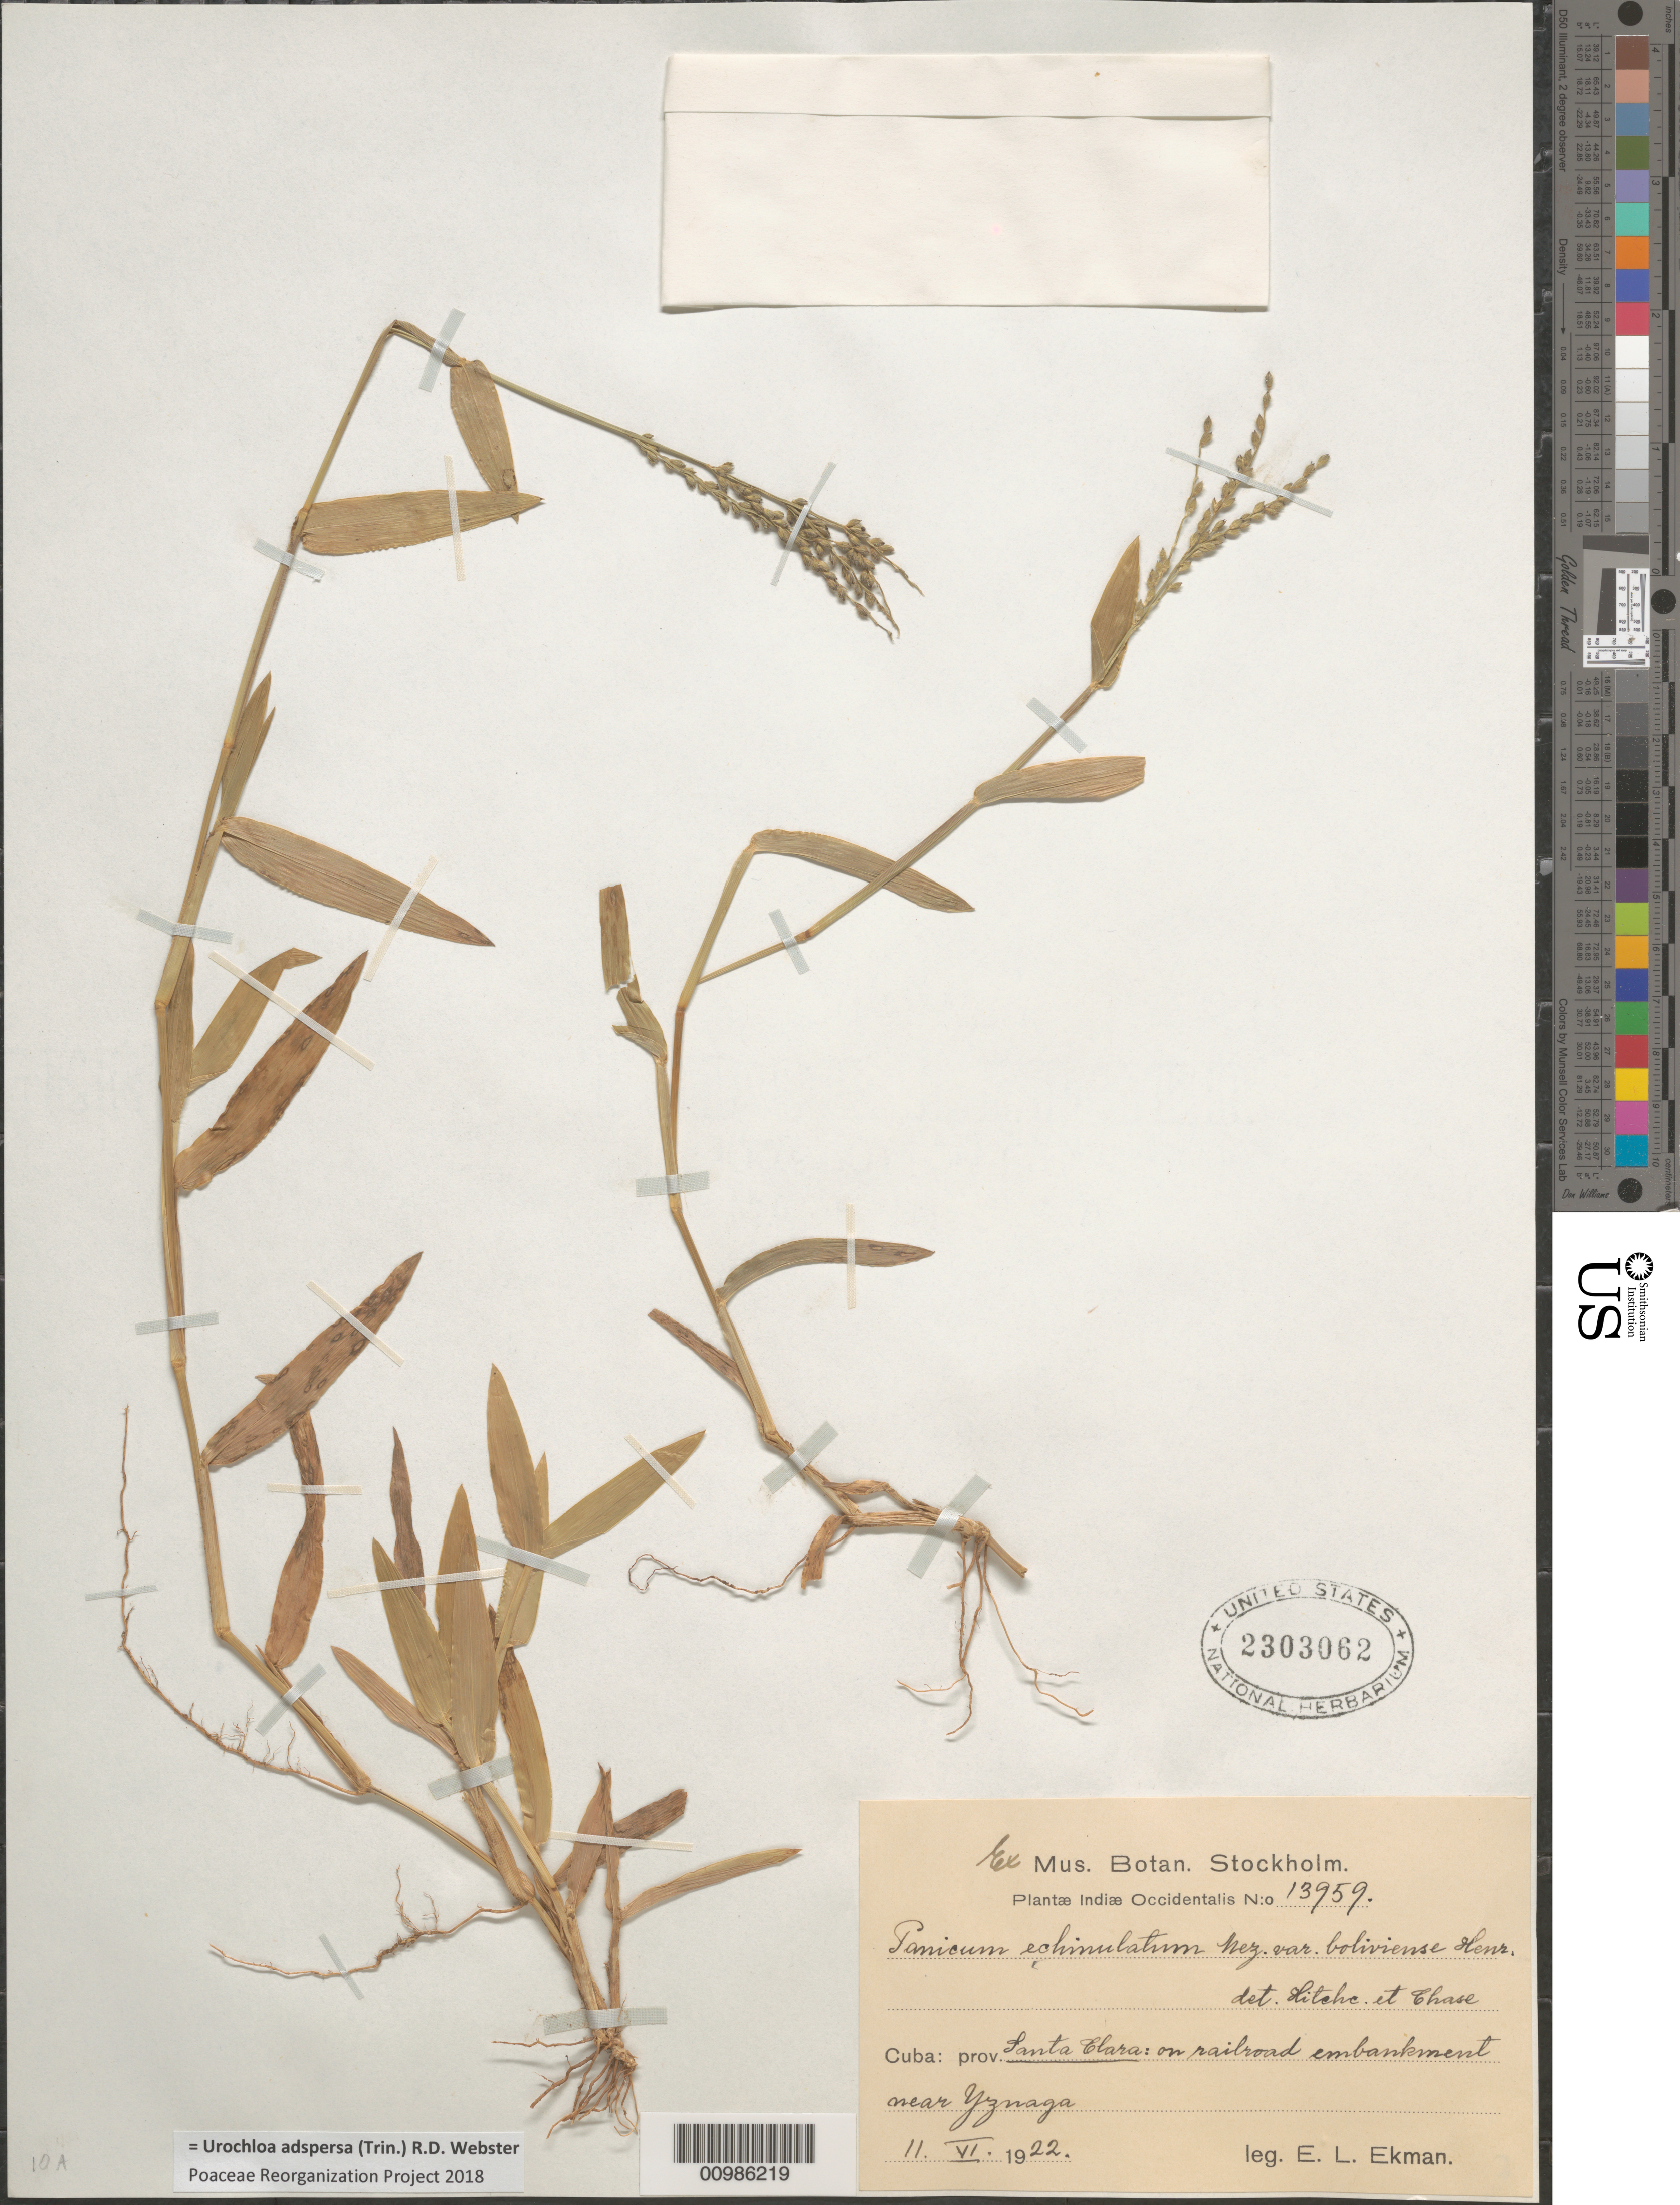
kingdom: Plantae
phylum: Tracheophyta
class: Liliopsida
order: Poales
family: Poaceae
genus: Brachiaria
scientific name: Brachiaria echinulata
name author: (Mez) Parodi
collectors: E. L. Ekman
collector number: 13959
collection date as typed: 11 Jun 1922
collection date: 1922-06-11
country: Cuba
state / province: Villa Clara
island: Cuba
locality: Villa Clara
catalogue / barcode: US 2303062